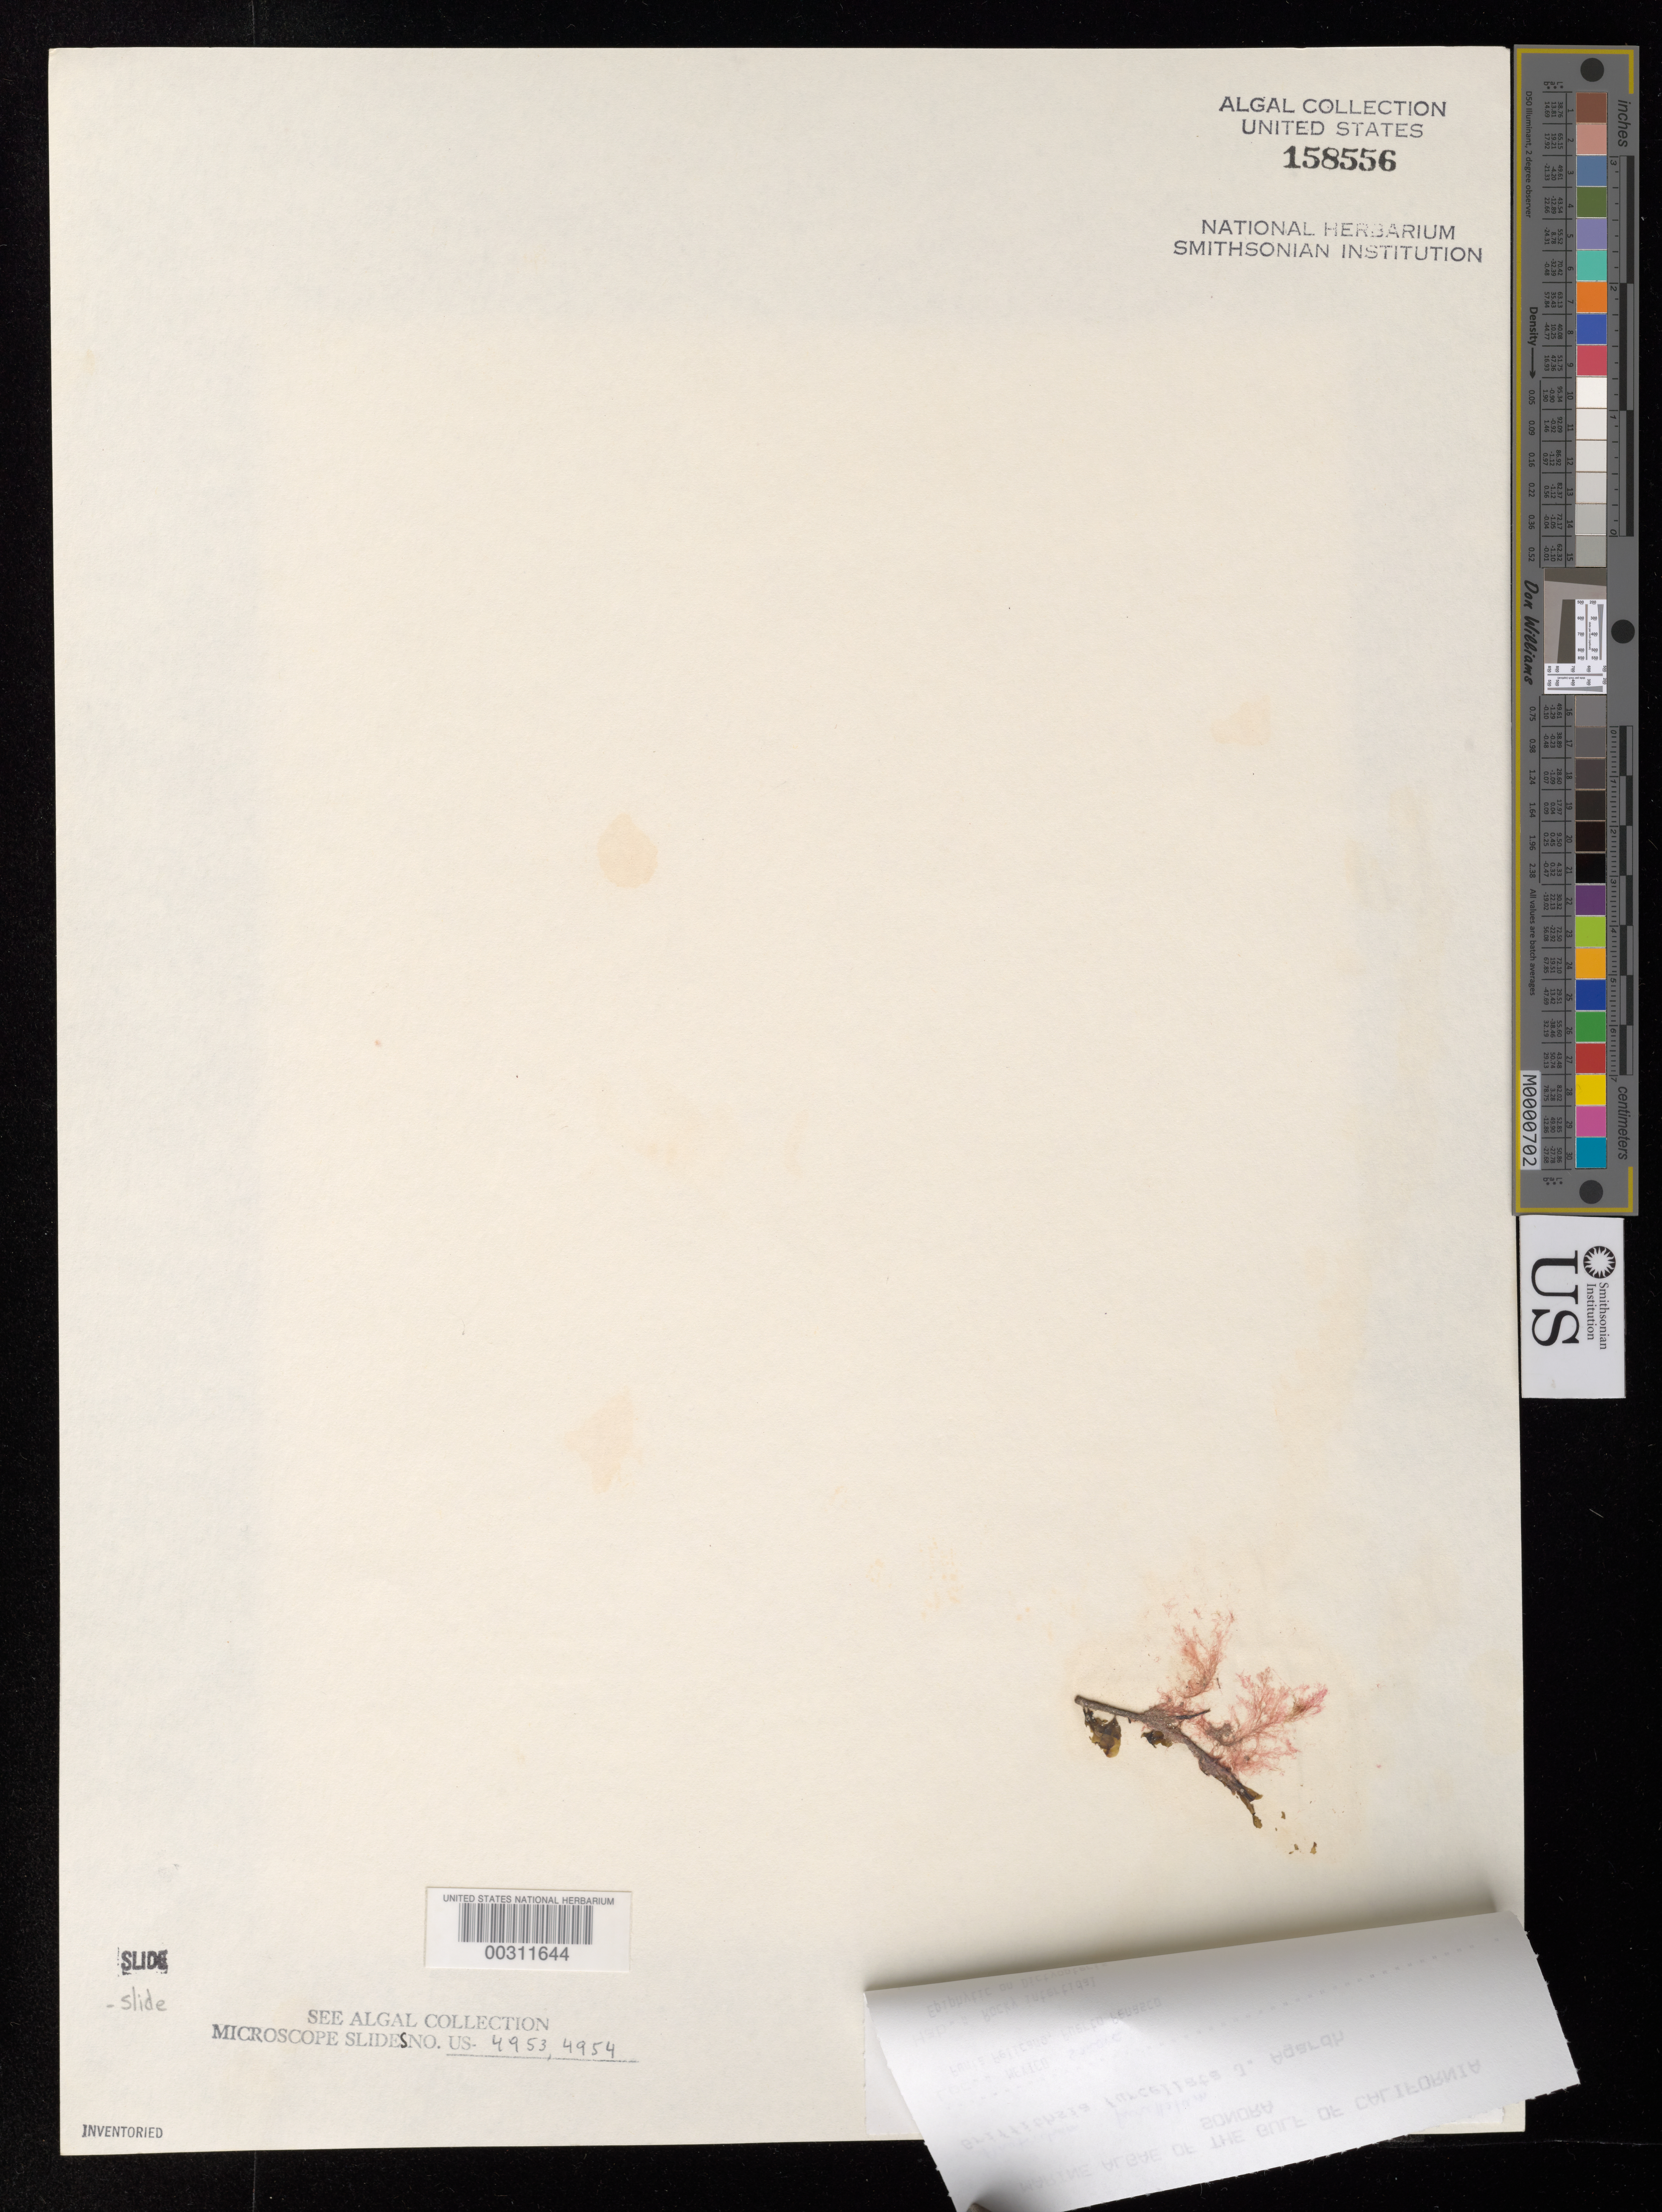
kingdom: Plantae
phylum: Rhodophyta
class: Florideophyceae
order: Ceramiales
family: Wrangeliaceae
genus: Anotrichium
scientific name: Anotrichium furcellatum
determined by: Abbott, Isabella A.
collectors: J. N. Norris & K. E. Bucher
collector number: JN-3100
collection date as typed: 30 Jun 1972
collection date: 1972-06-30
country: Mexico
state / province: Sonora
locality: Punta Pelicano, Puerto Penasco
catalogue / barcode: US 158556